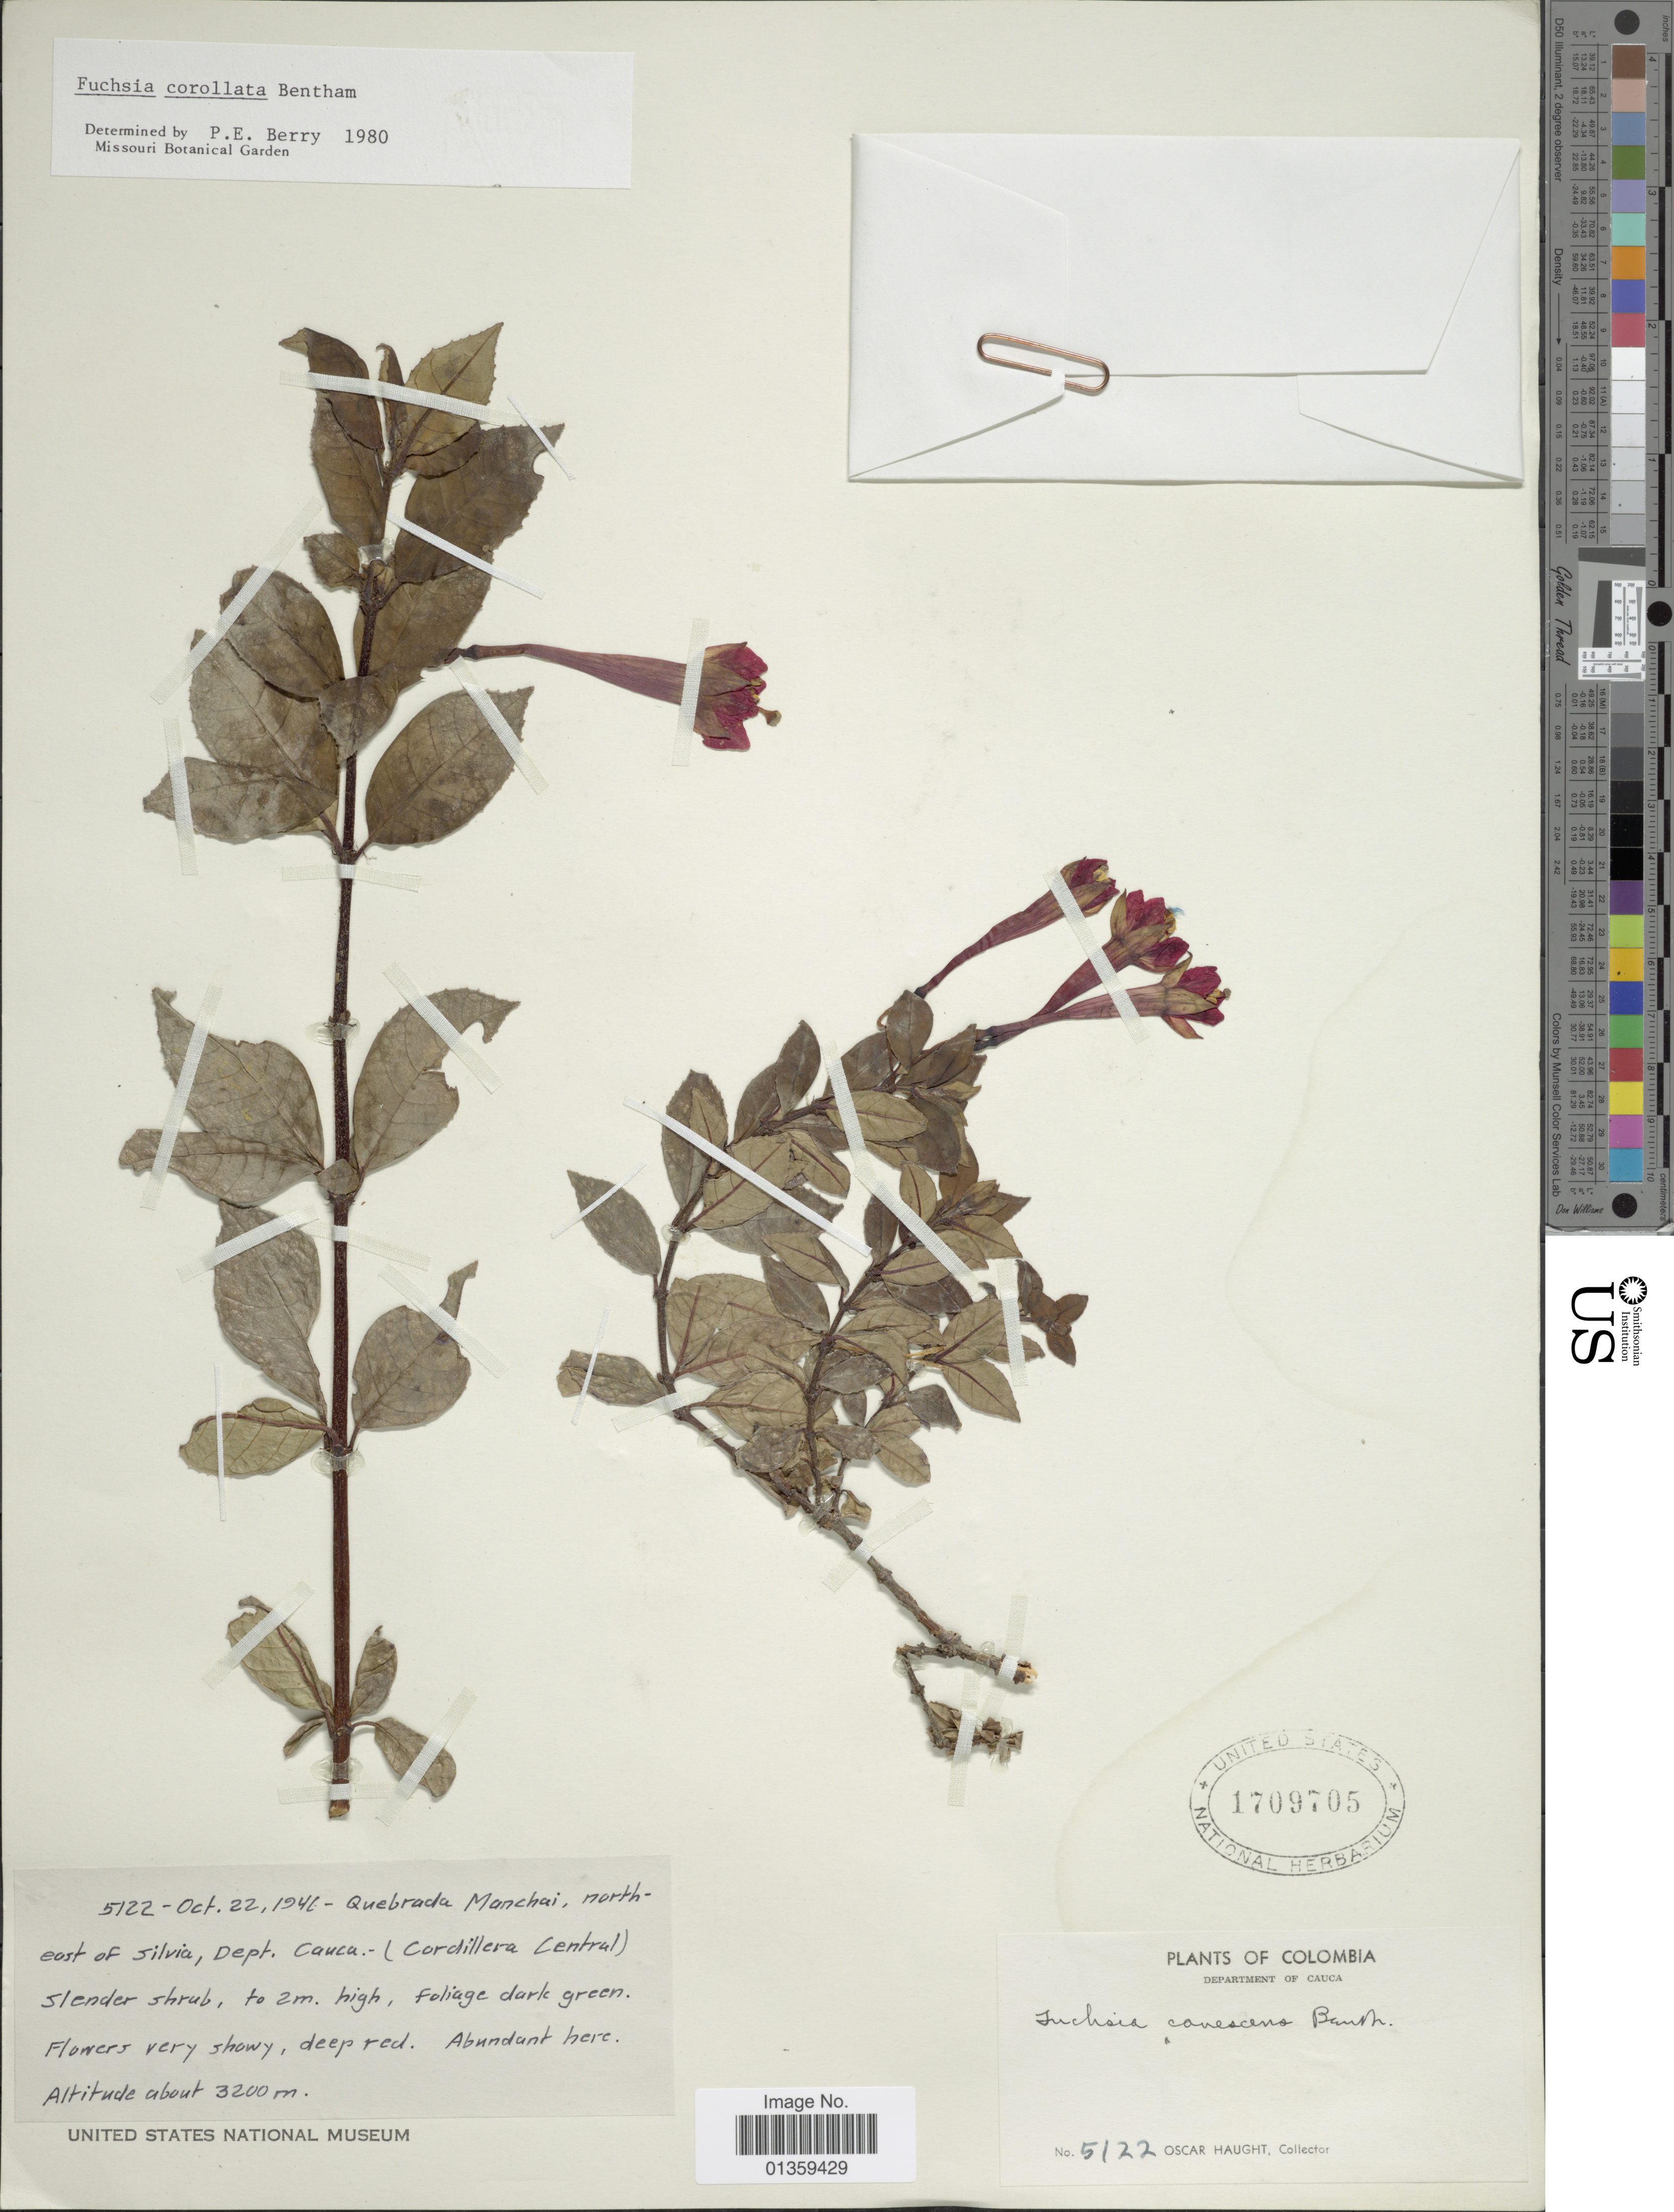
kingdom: Plantae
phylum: Tracheophyta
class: Magnoliopsida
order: Myrtales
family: Onagraceae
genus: Fuchsia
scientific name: Fuchsia corollata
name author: Benth.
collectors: O. L. Haught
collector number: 5122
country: Colombia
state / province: Cauca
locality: Quebrada Manchai, north-east of Silvia (Cordillera Central)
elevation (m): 3200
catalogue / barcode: US 1709705